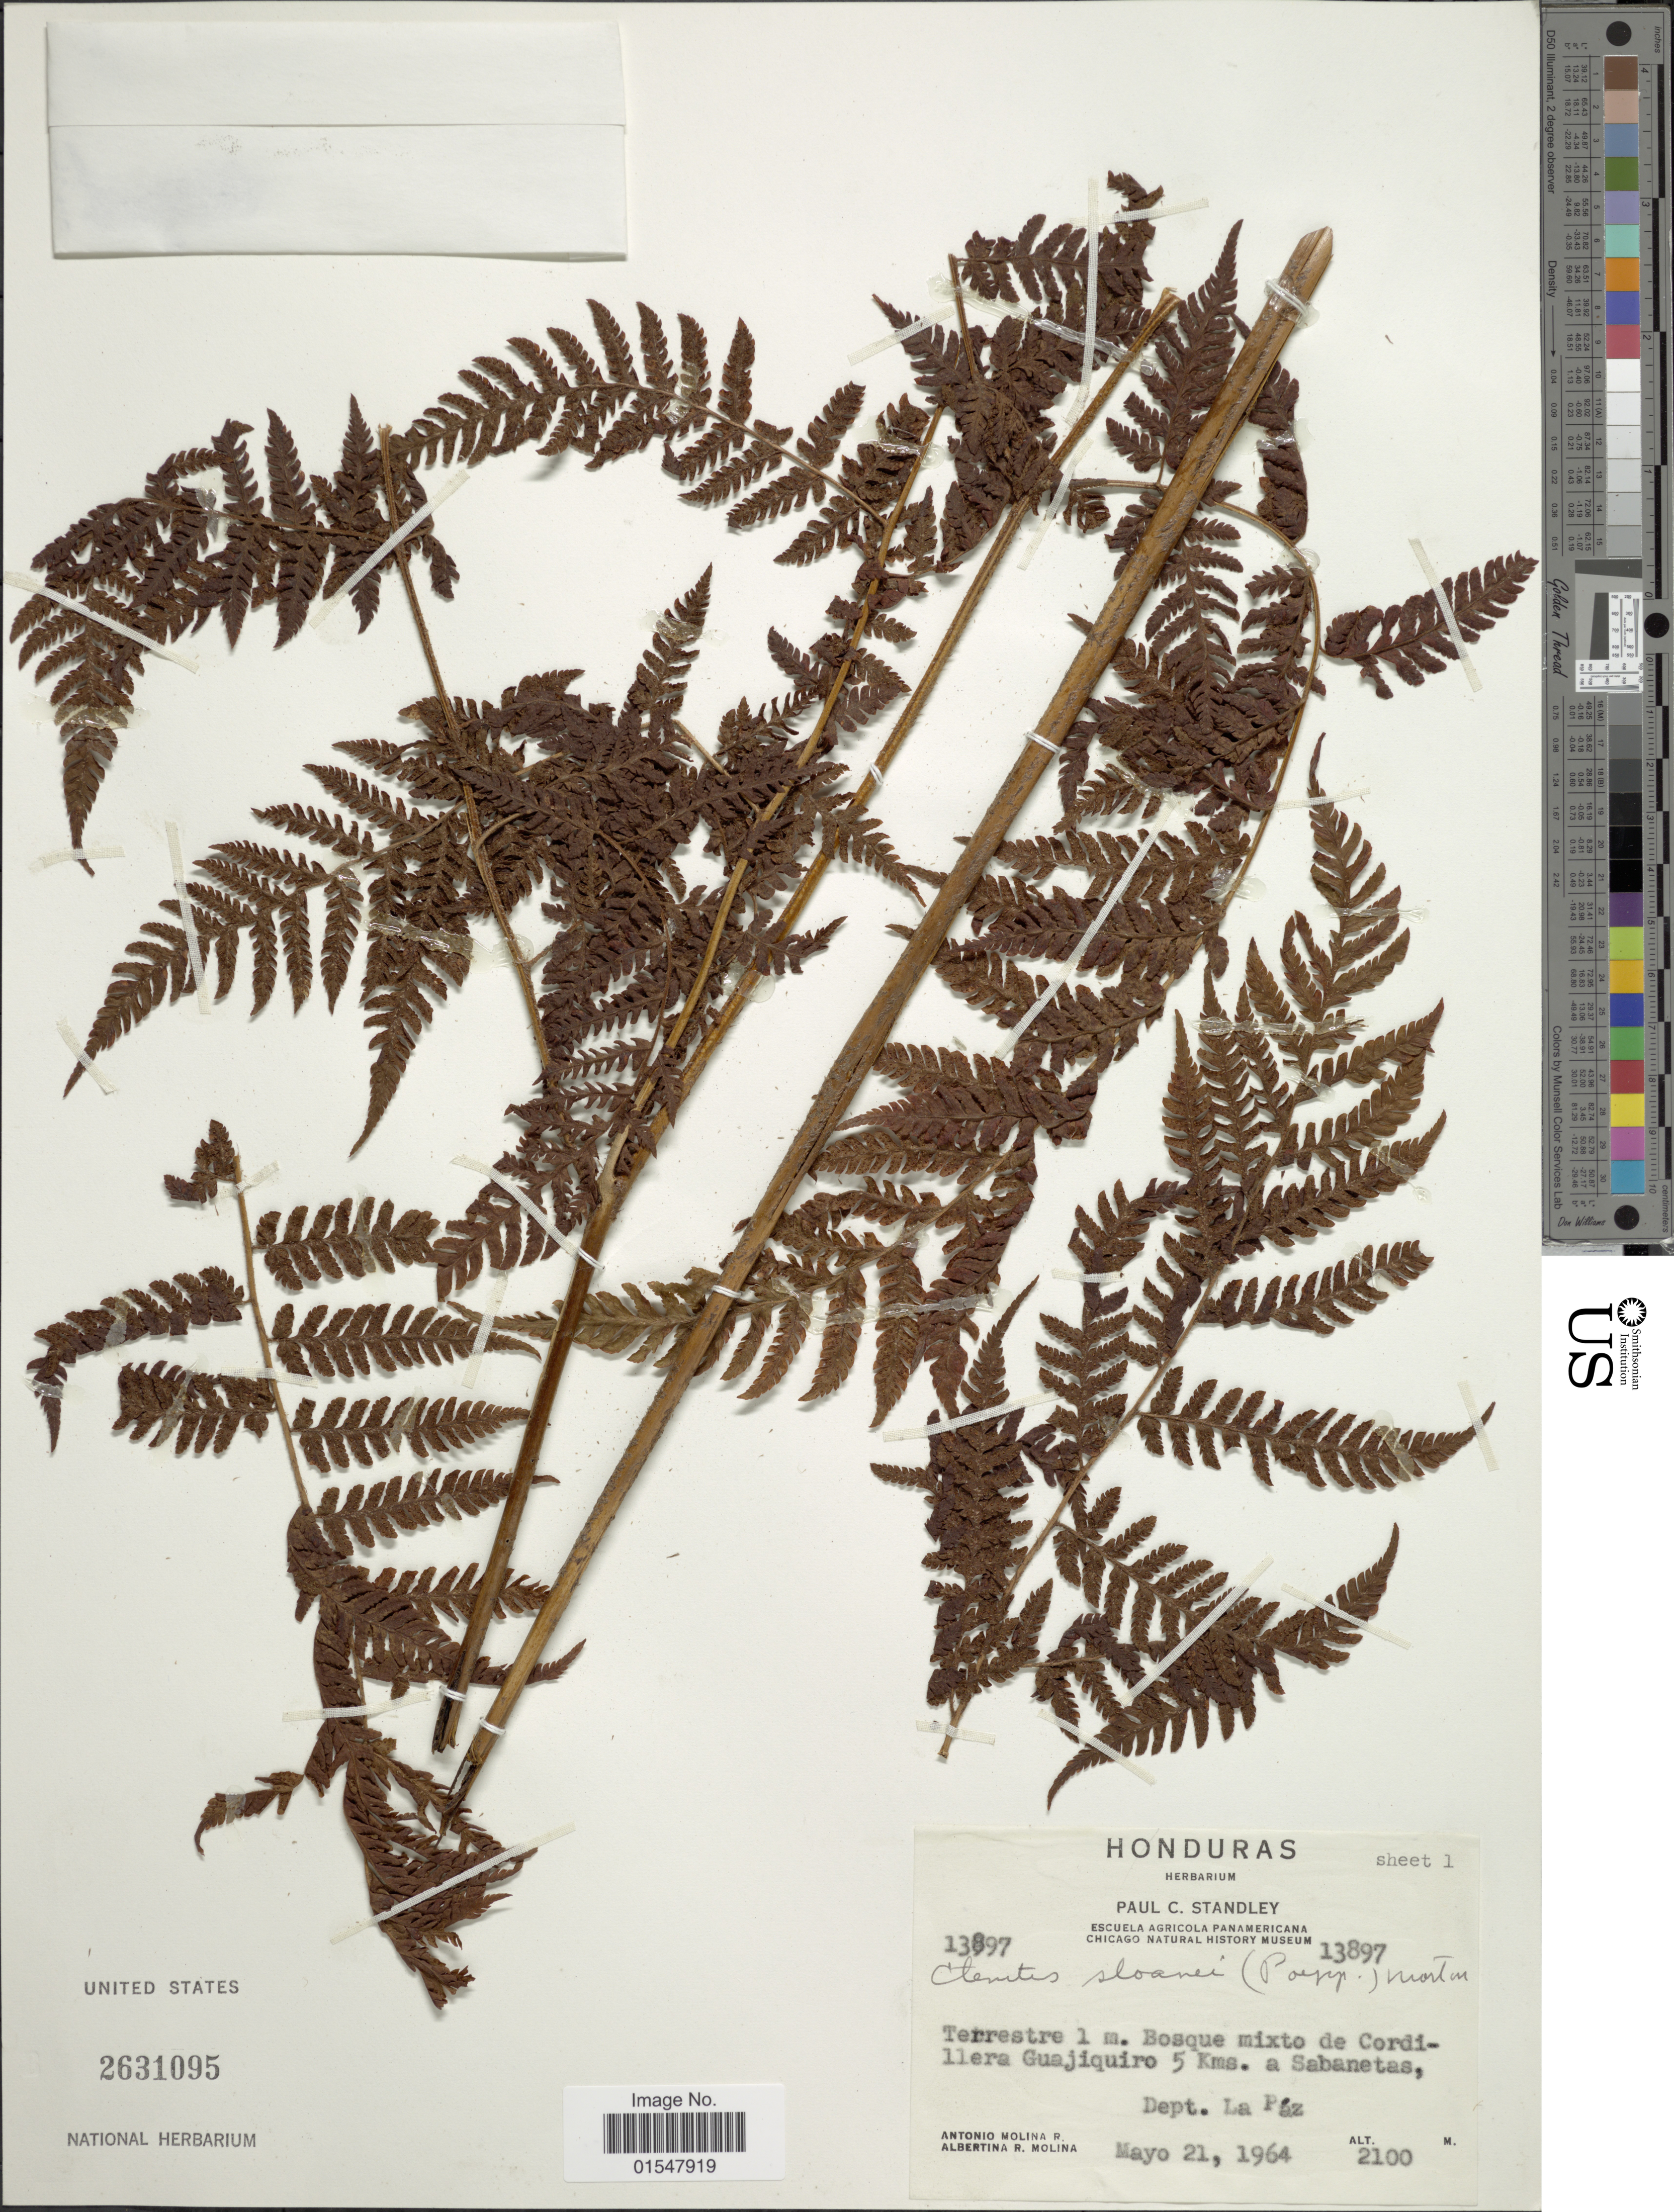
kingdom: Plantae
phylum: Tracheophyta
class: Polypodiopsida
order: Polypodiales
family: Dryopteridaceae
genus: Ctenitis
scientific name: Ctenitis sloanei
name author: (Poepp. ex Spreng.) C.V. Morton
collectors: A. Molina R. & A. R. Molina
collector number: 13897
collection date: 1964-05-21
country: Honduras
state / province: La Paz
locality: Honduras, Bosque mixto de Cordillera Guajiquiro 5 kms. a Sabanetas, Dept. La Páz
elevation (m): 2100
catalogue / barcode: US 2631095